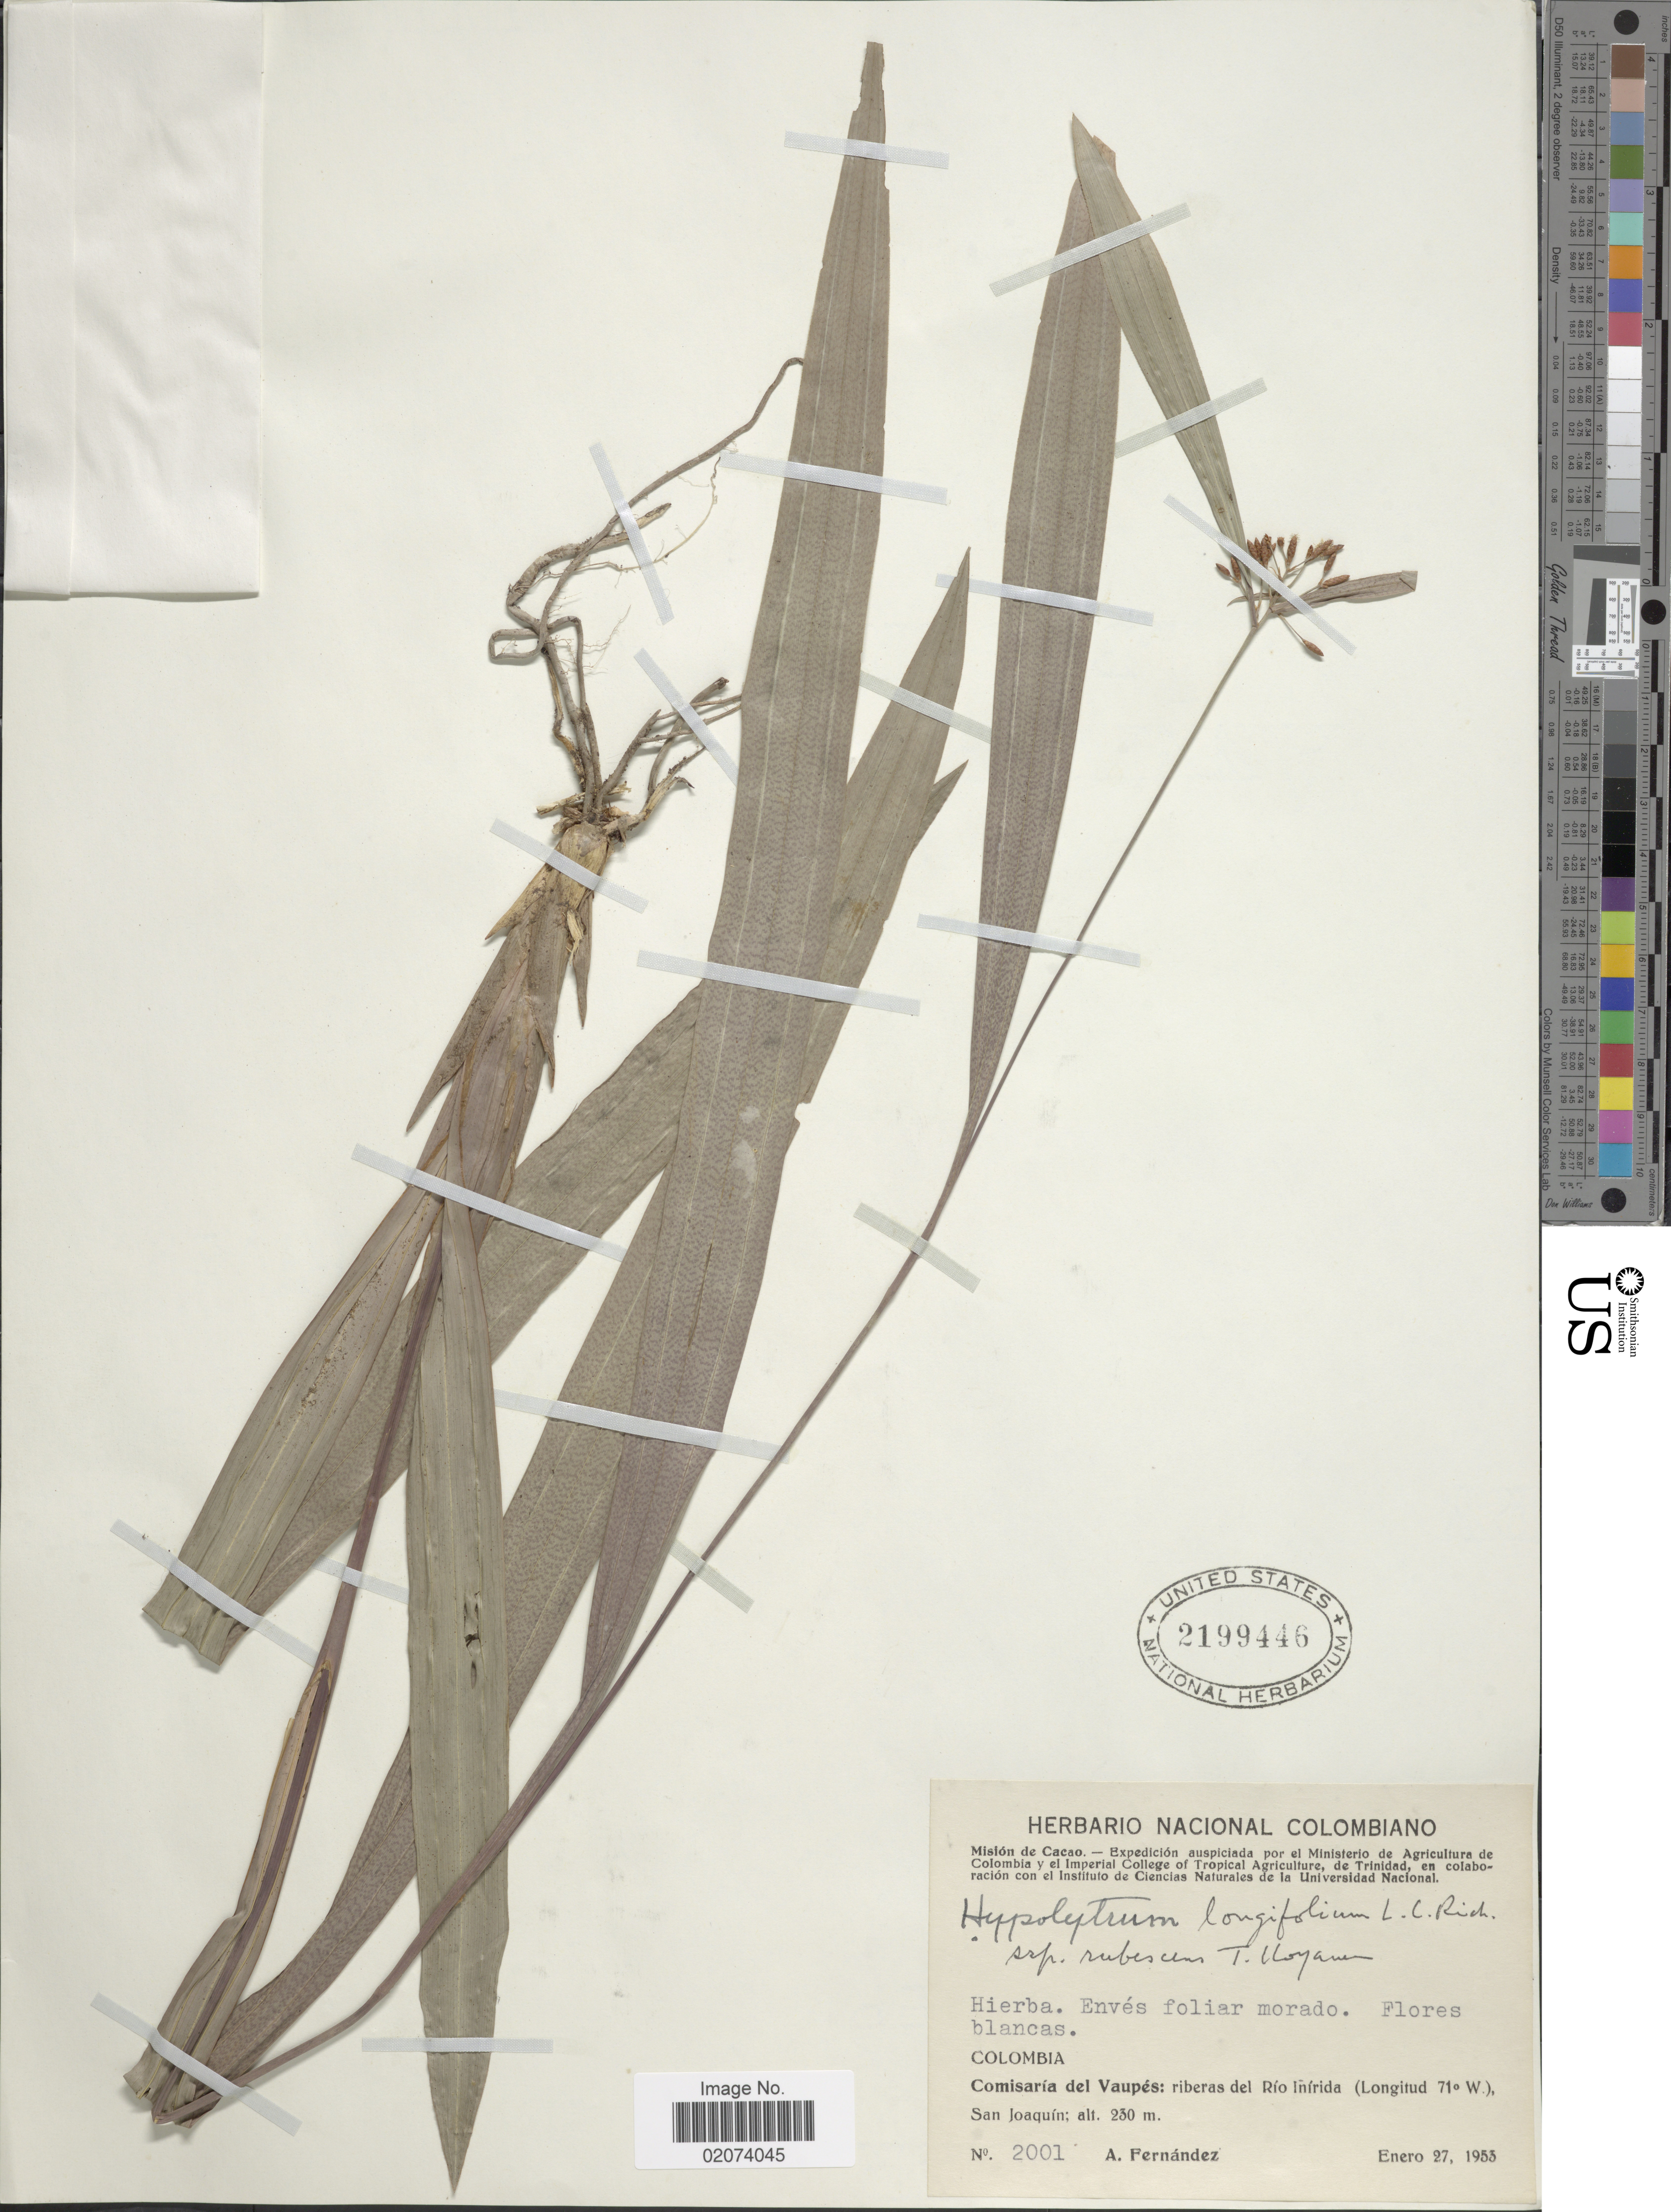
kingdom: Plantae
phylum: Tracheophyta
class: Liliopsida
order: Poales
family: Cyperaceae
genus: Hypolytrum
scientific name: Hypolytrum longifolium subsp. rubescens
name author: (Huber ex C.B. Clarke) T. Koyama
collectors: A. Fernández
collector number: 2001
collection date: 1953-01-27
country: Colombia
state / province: Vaupés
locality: Riberas del Rio Inirida, San Joaquin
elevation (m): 230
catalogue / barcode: US 2199446